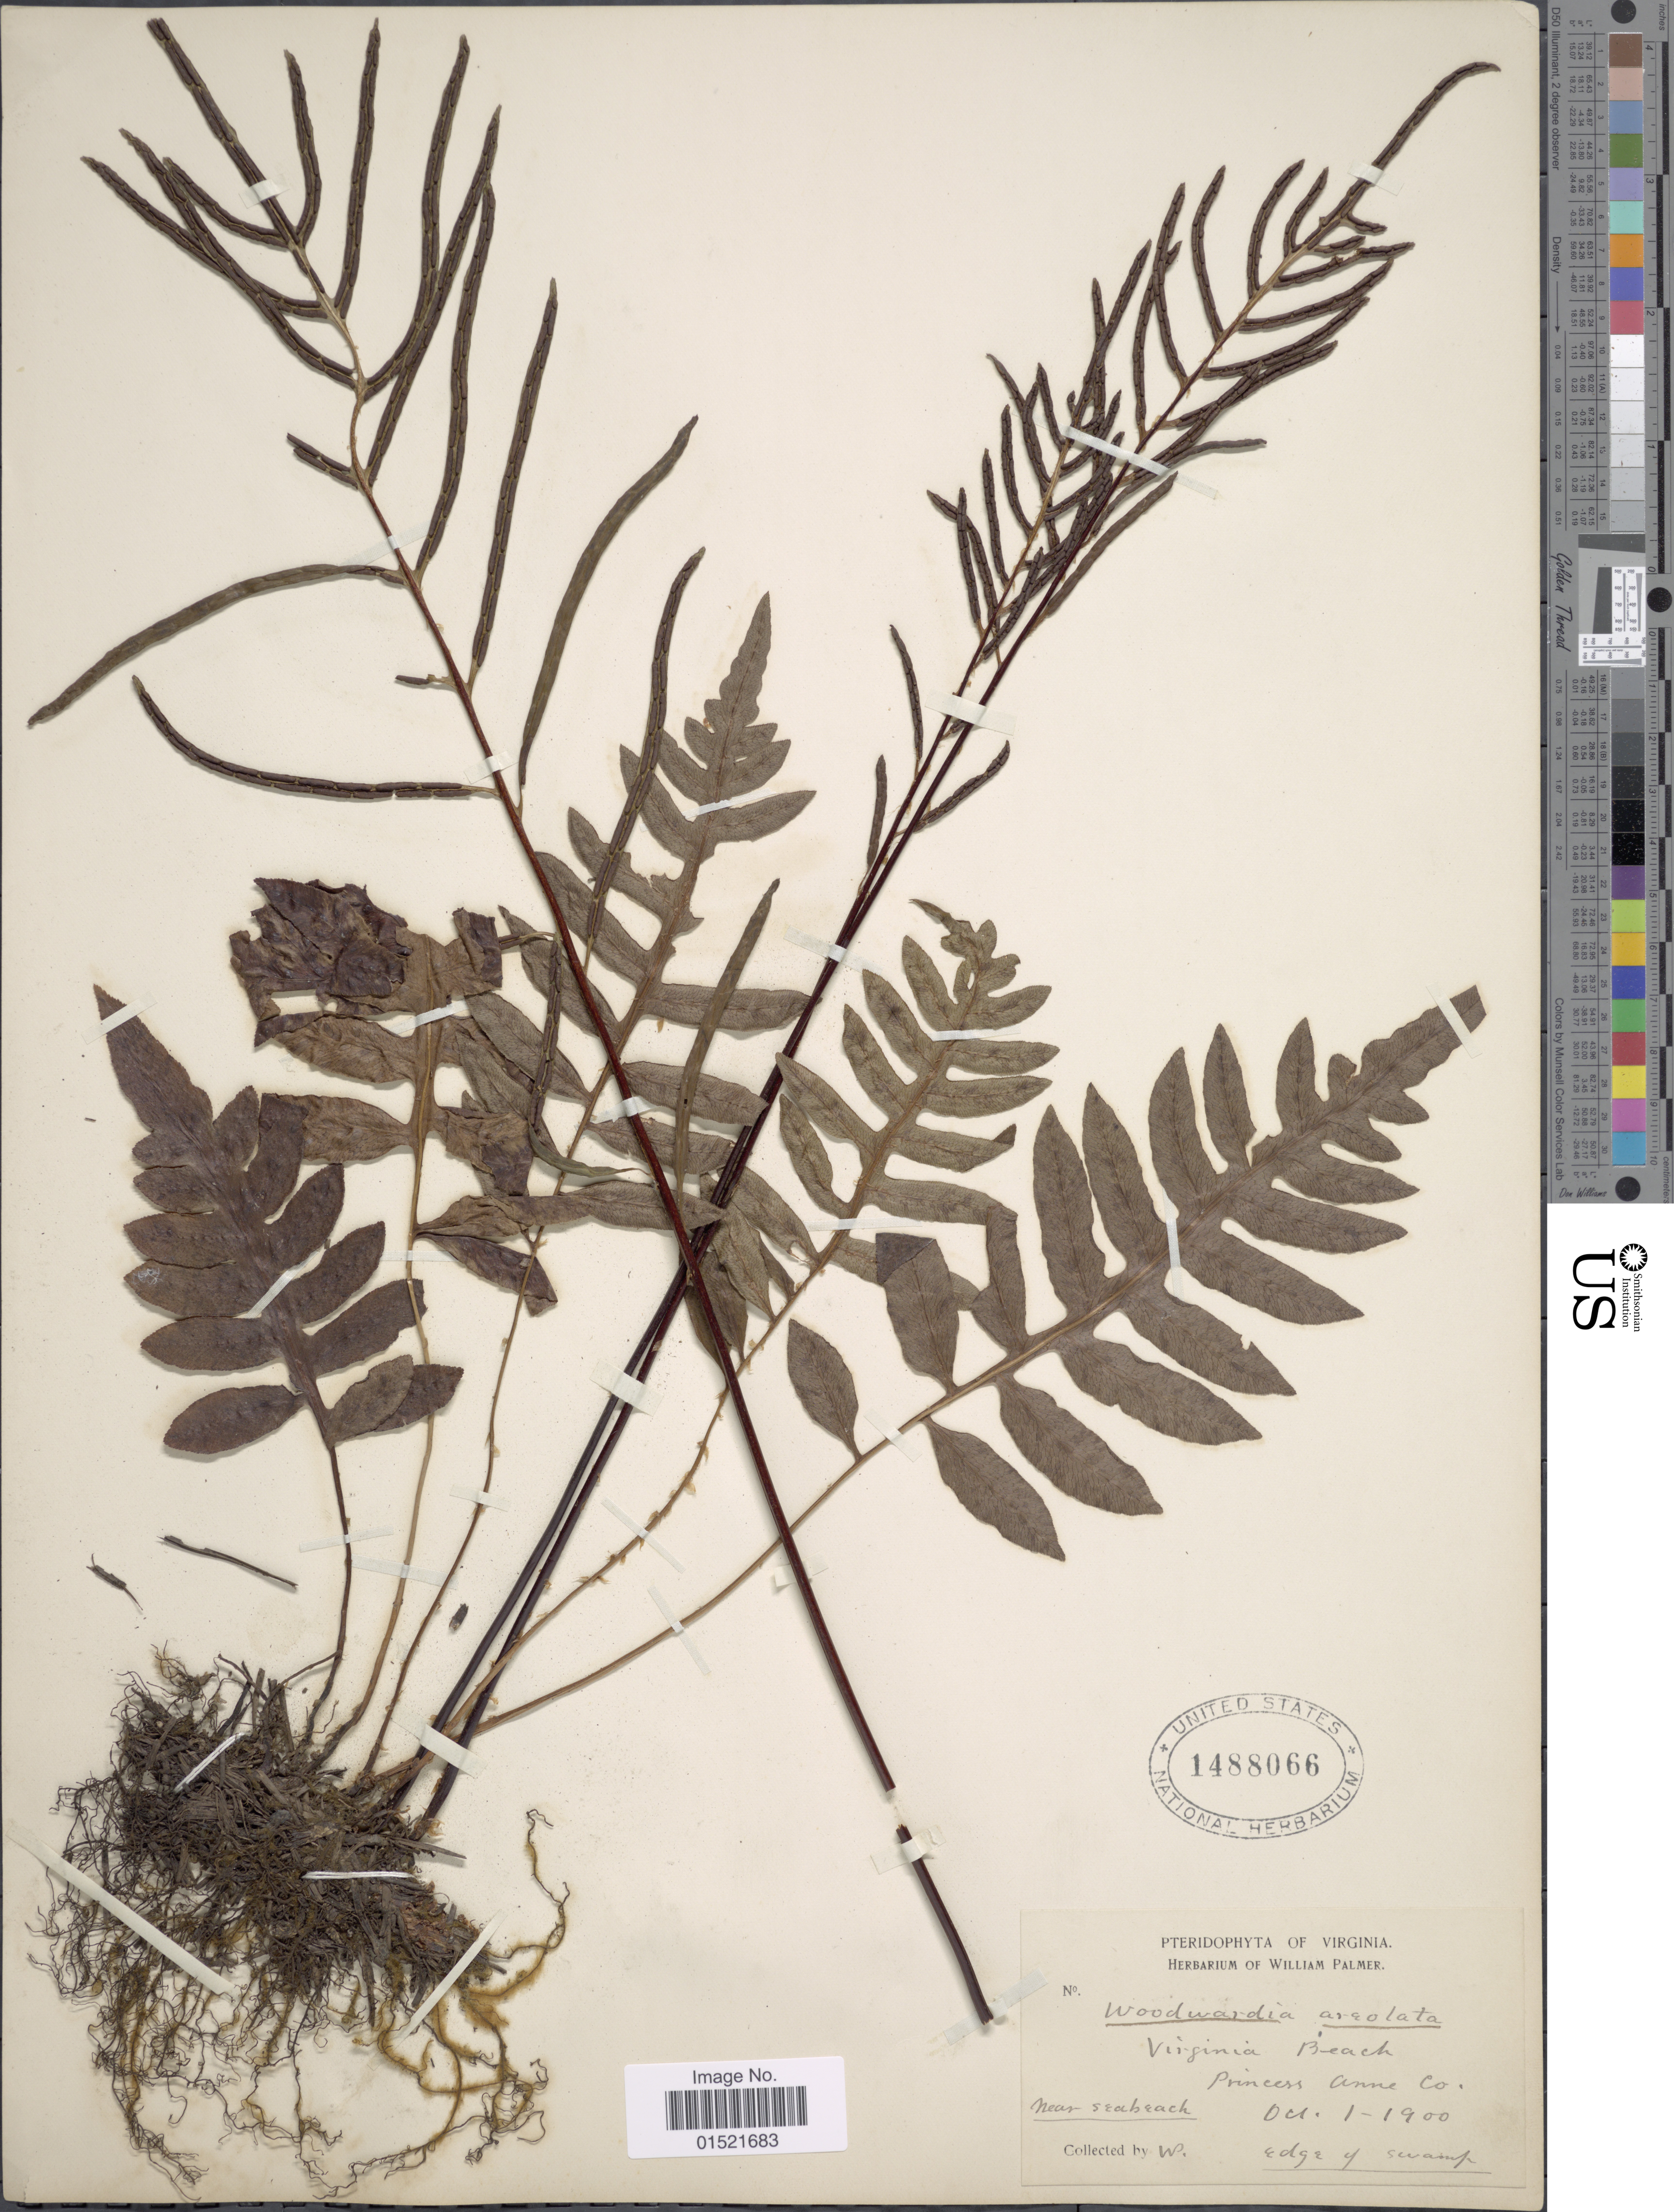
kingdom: Plantae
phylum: Tracheophyta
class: Polypodiopsida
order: Polypodiales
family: Blechnaceae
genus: Woodwardia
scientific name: Woodwardia areolata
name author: (L.) T. Moore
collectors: W. Palmer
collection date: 1900-12-01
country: United States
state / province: Virginia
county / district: City of Virginia Beach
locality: Virginia Beach, Princess Anne Co., near Seabeach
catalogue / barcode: US 1488066